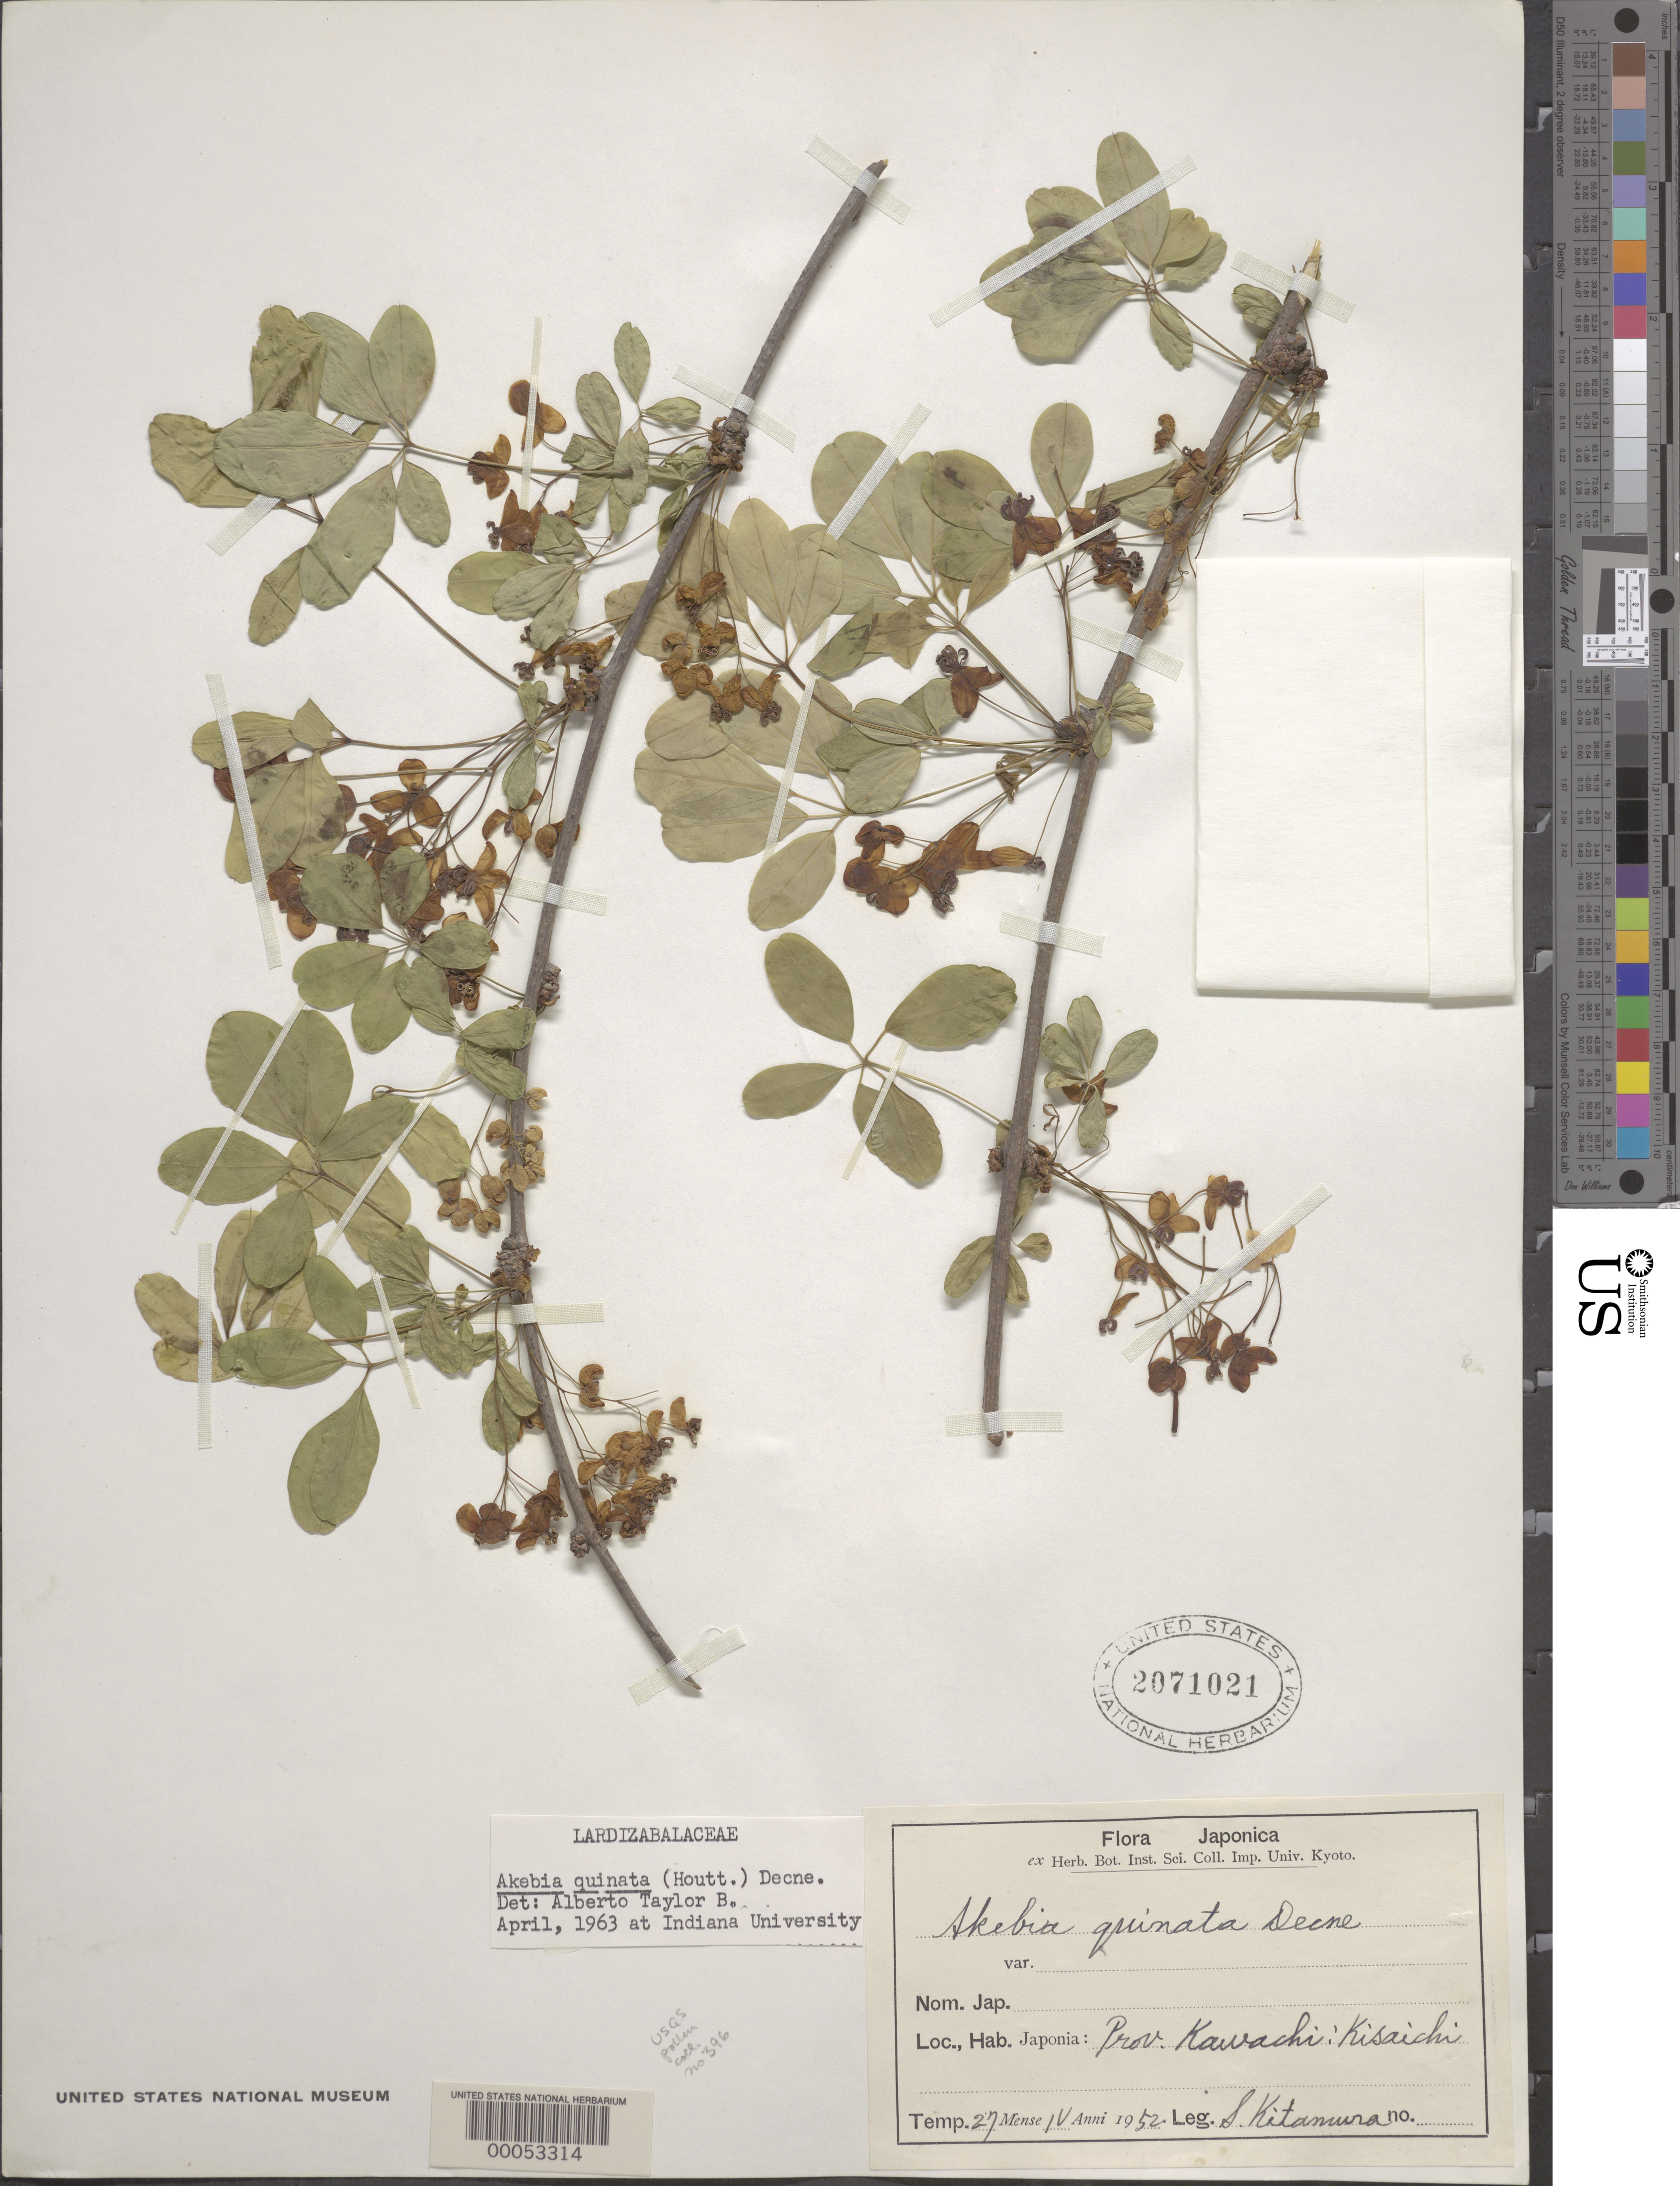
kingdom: Plantae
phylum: Tracheophyta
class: Magnoliopsida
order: Ranunculales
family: Lardizabalaceae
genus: Akebia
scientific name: Akebia quinata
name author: (Houtt.) Decne.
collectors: S. Kitamura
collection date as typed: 27 Apr 1952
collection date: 1952-04-27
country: Japan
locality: Kawachii, kisaichi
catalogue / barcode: US 2071021